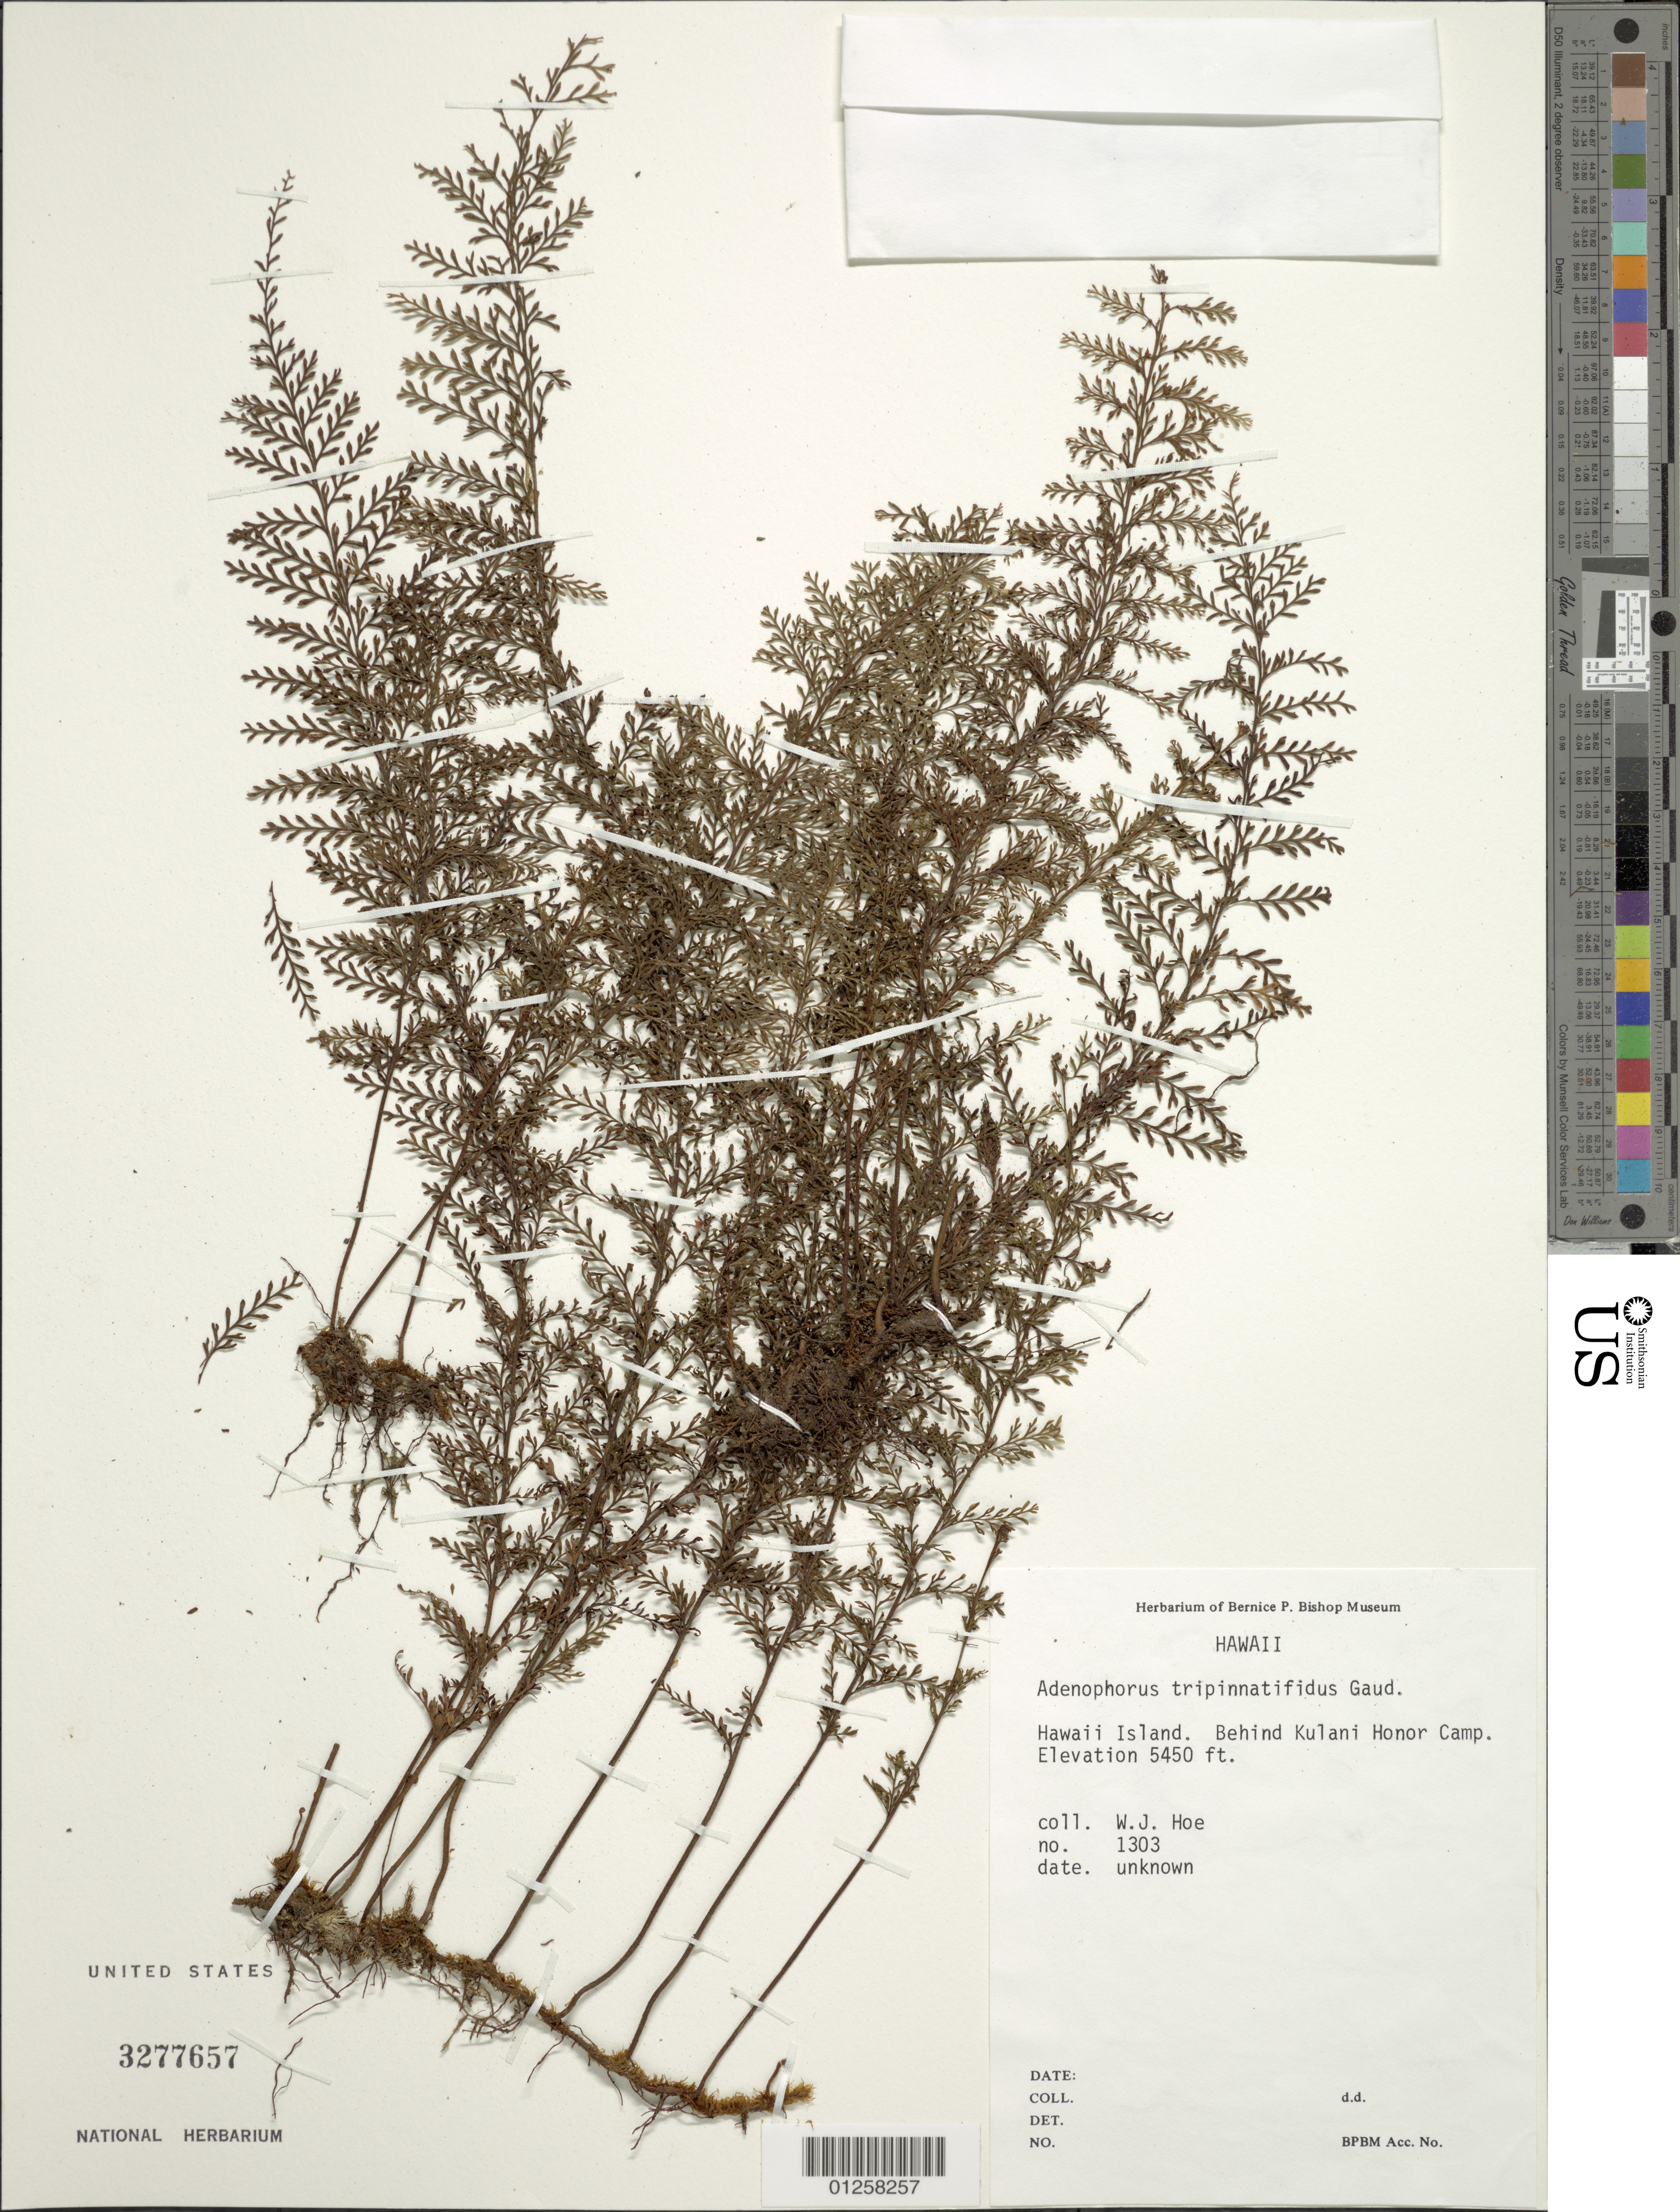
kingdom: Plantae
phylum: Tracheophyta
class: Polypodiopsida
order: Polypodiales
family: Polypodiaceae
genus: Adenophorus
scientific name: Adenophorus tripinnatifidus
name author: Gaudich.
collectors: W. Hoe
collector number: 1303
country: United States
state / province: Hawaii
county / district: Hawaii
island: Hawaii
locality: Behind Kulani Honor Camp.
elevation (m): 1661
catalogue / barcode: US 3277657